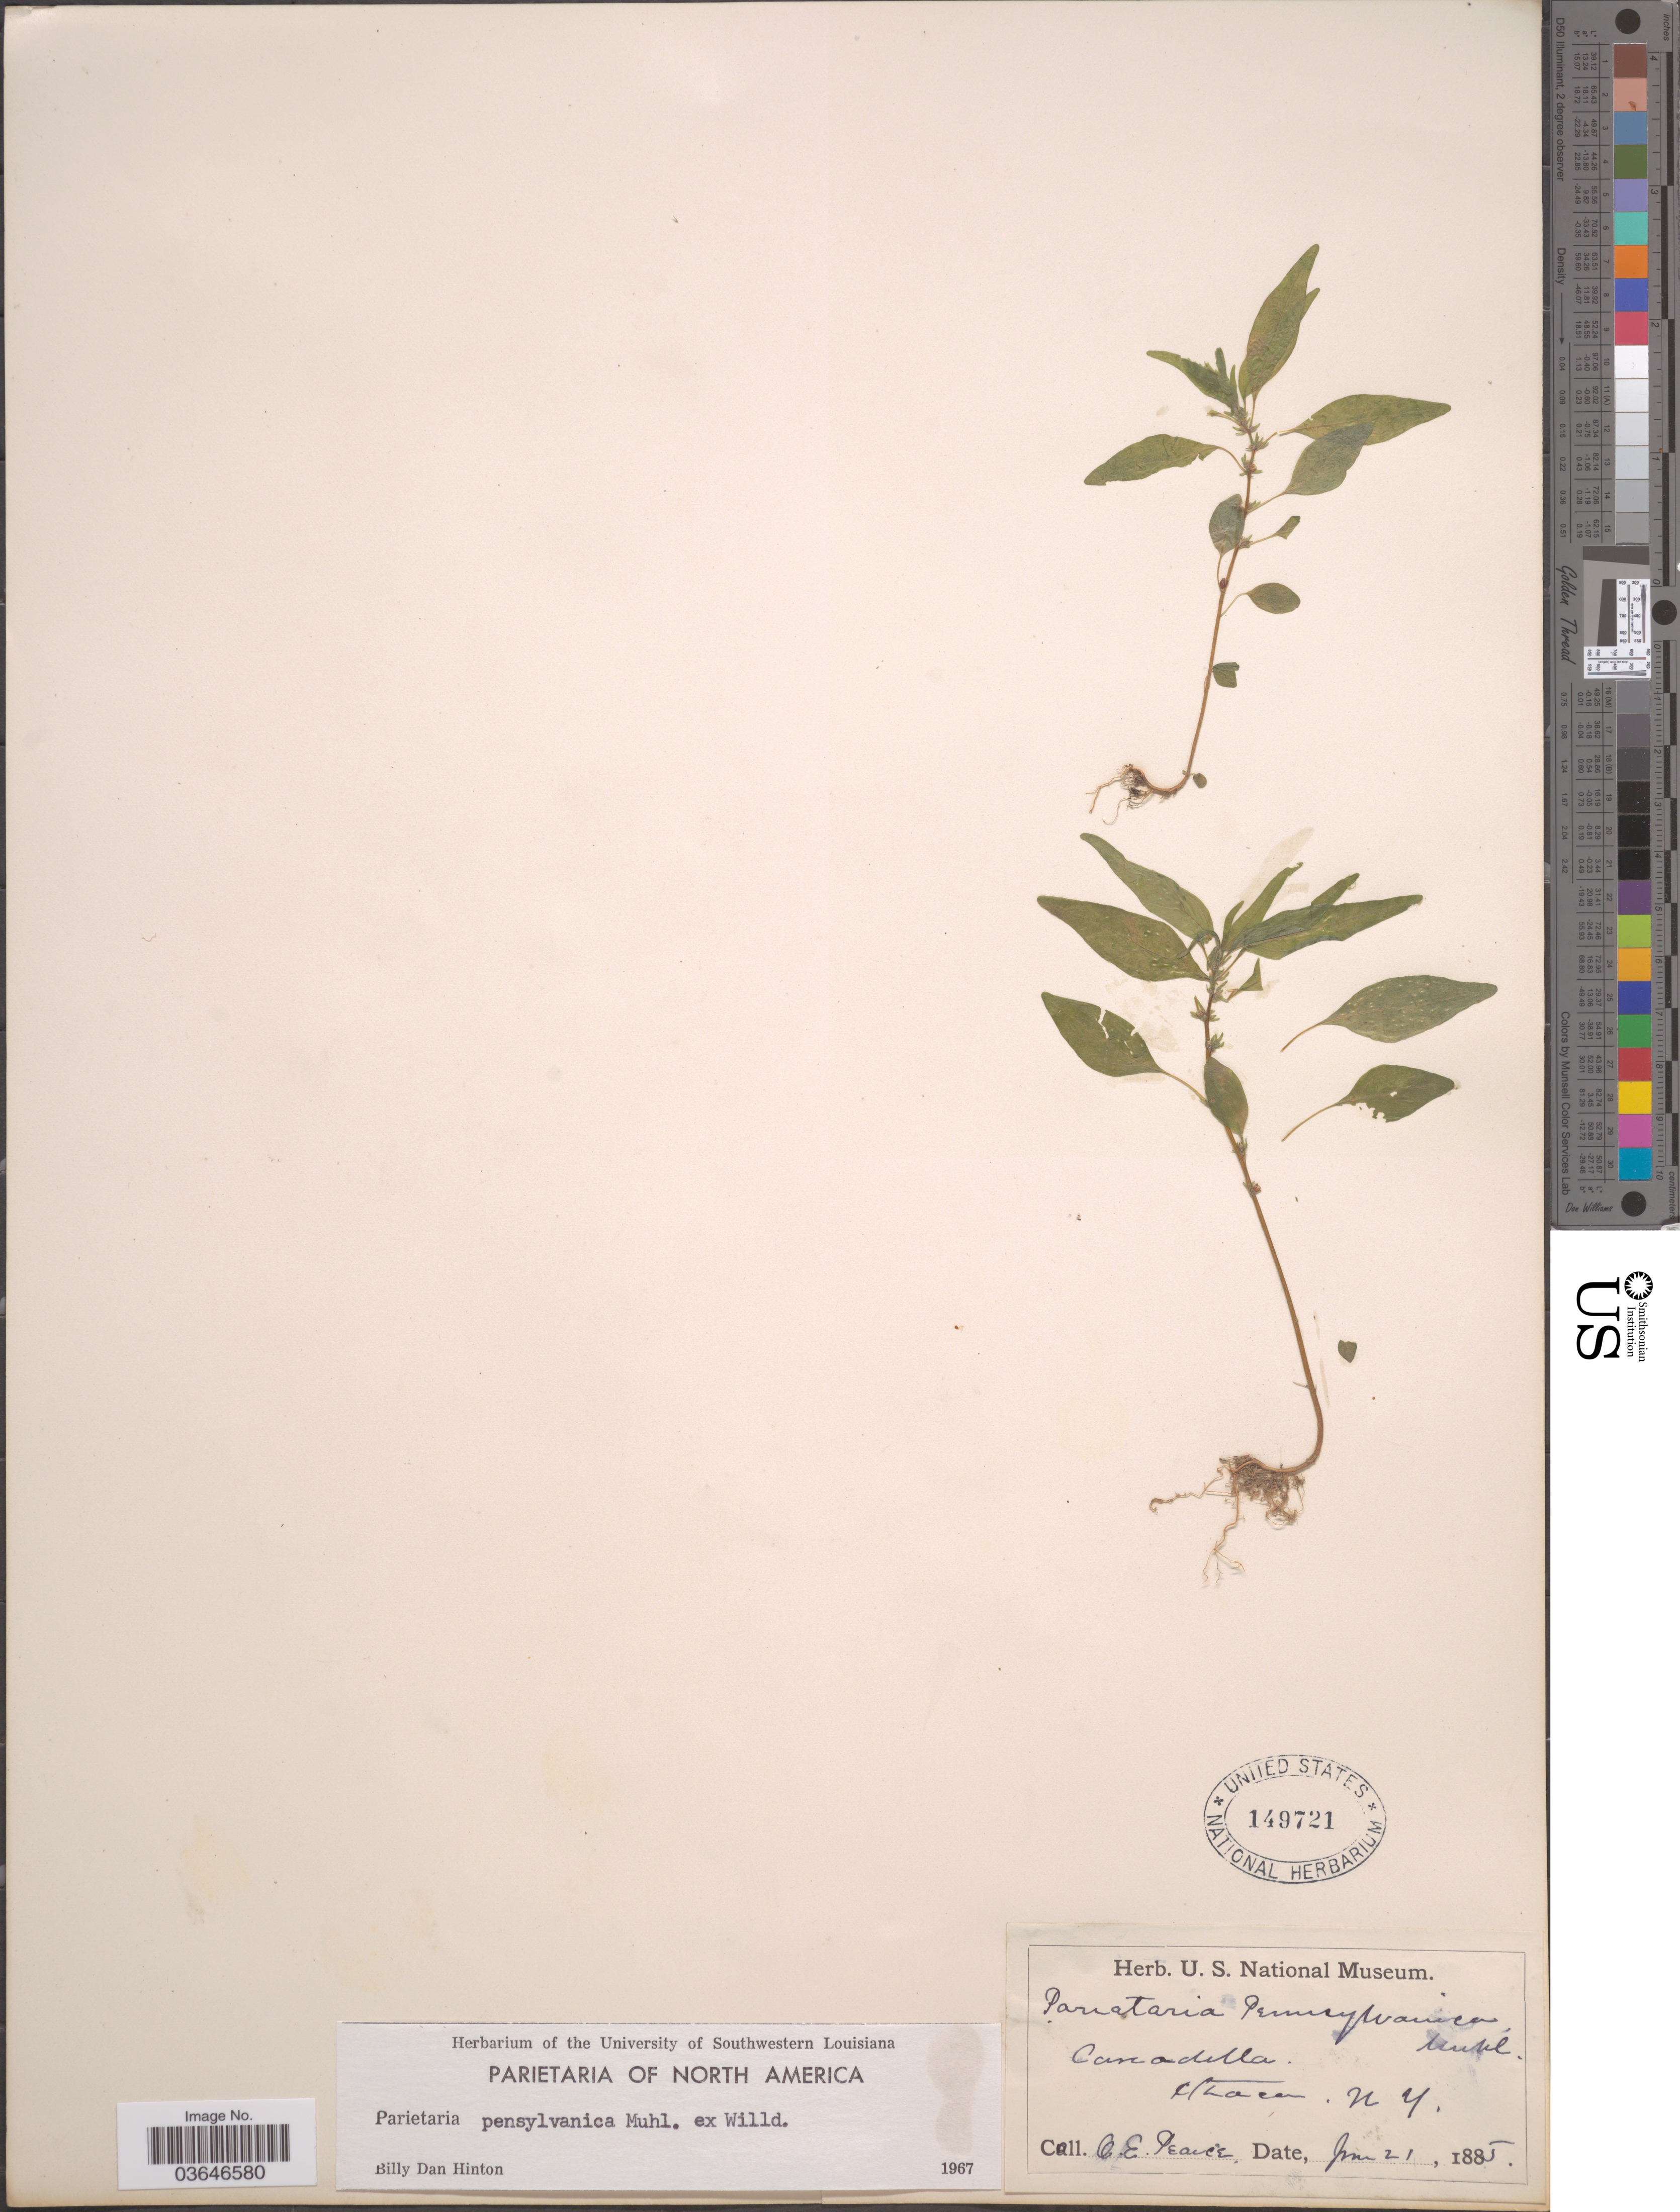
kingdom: Plantae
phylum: Tracheophyta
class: Magnoliopsida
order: Rosales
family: Urticaceae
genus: Parietaria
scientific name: Parietaria pensylvanica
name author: Muhl. ex Willd.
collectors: O. E. Pearce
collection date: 1885-06-21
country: United States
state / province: New York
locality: Canadella. Ithaca.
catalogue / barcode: US 149721